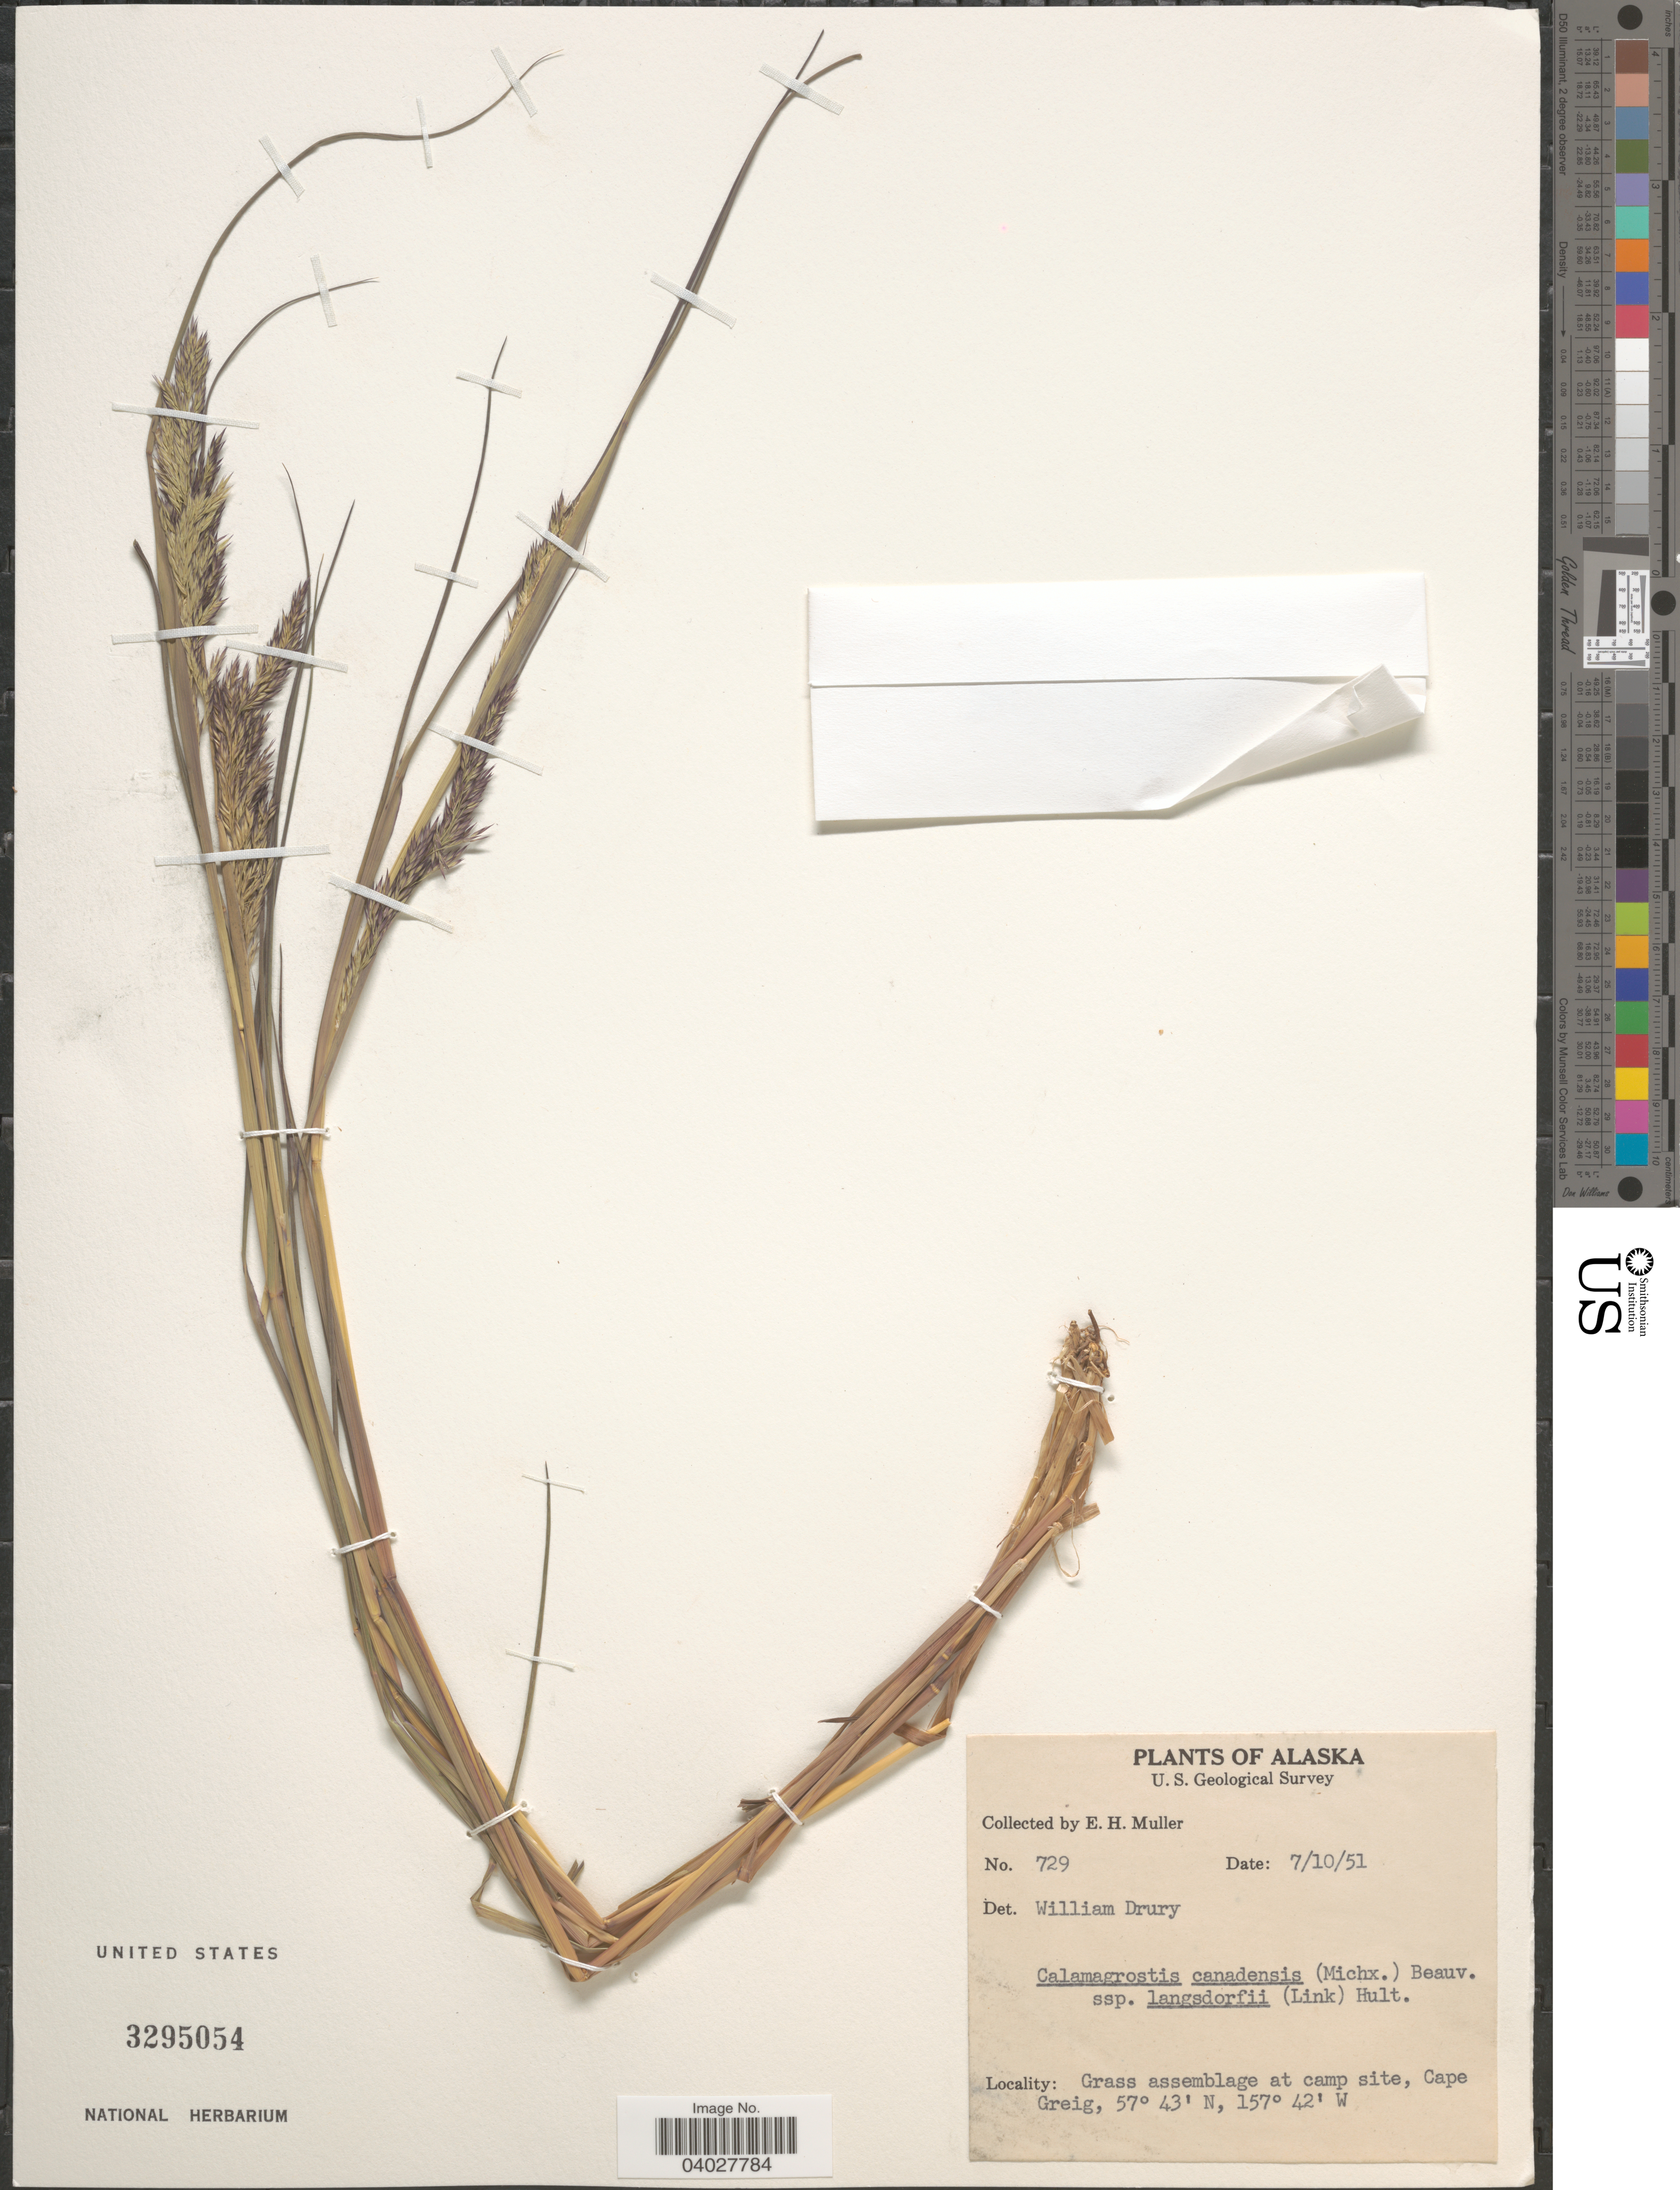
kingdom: Plantae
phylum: Tracheophyta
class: Liliopsida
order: Poales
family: Poaceae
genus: Calamagrostis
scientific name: Calamagrostis canadensis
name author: (Michx.) P. Beauv.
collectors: E. H. Muller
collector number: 729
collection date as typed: Transcribed d/m/y: 10/7/51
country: United States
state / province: Alaska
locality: Grass assemblage at camp site, Cape Greig.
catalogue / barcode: US 3295054